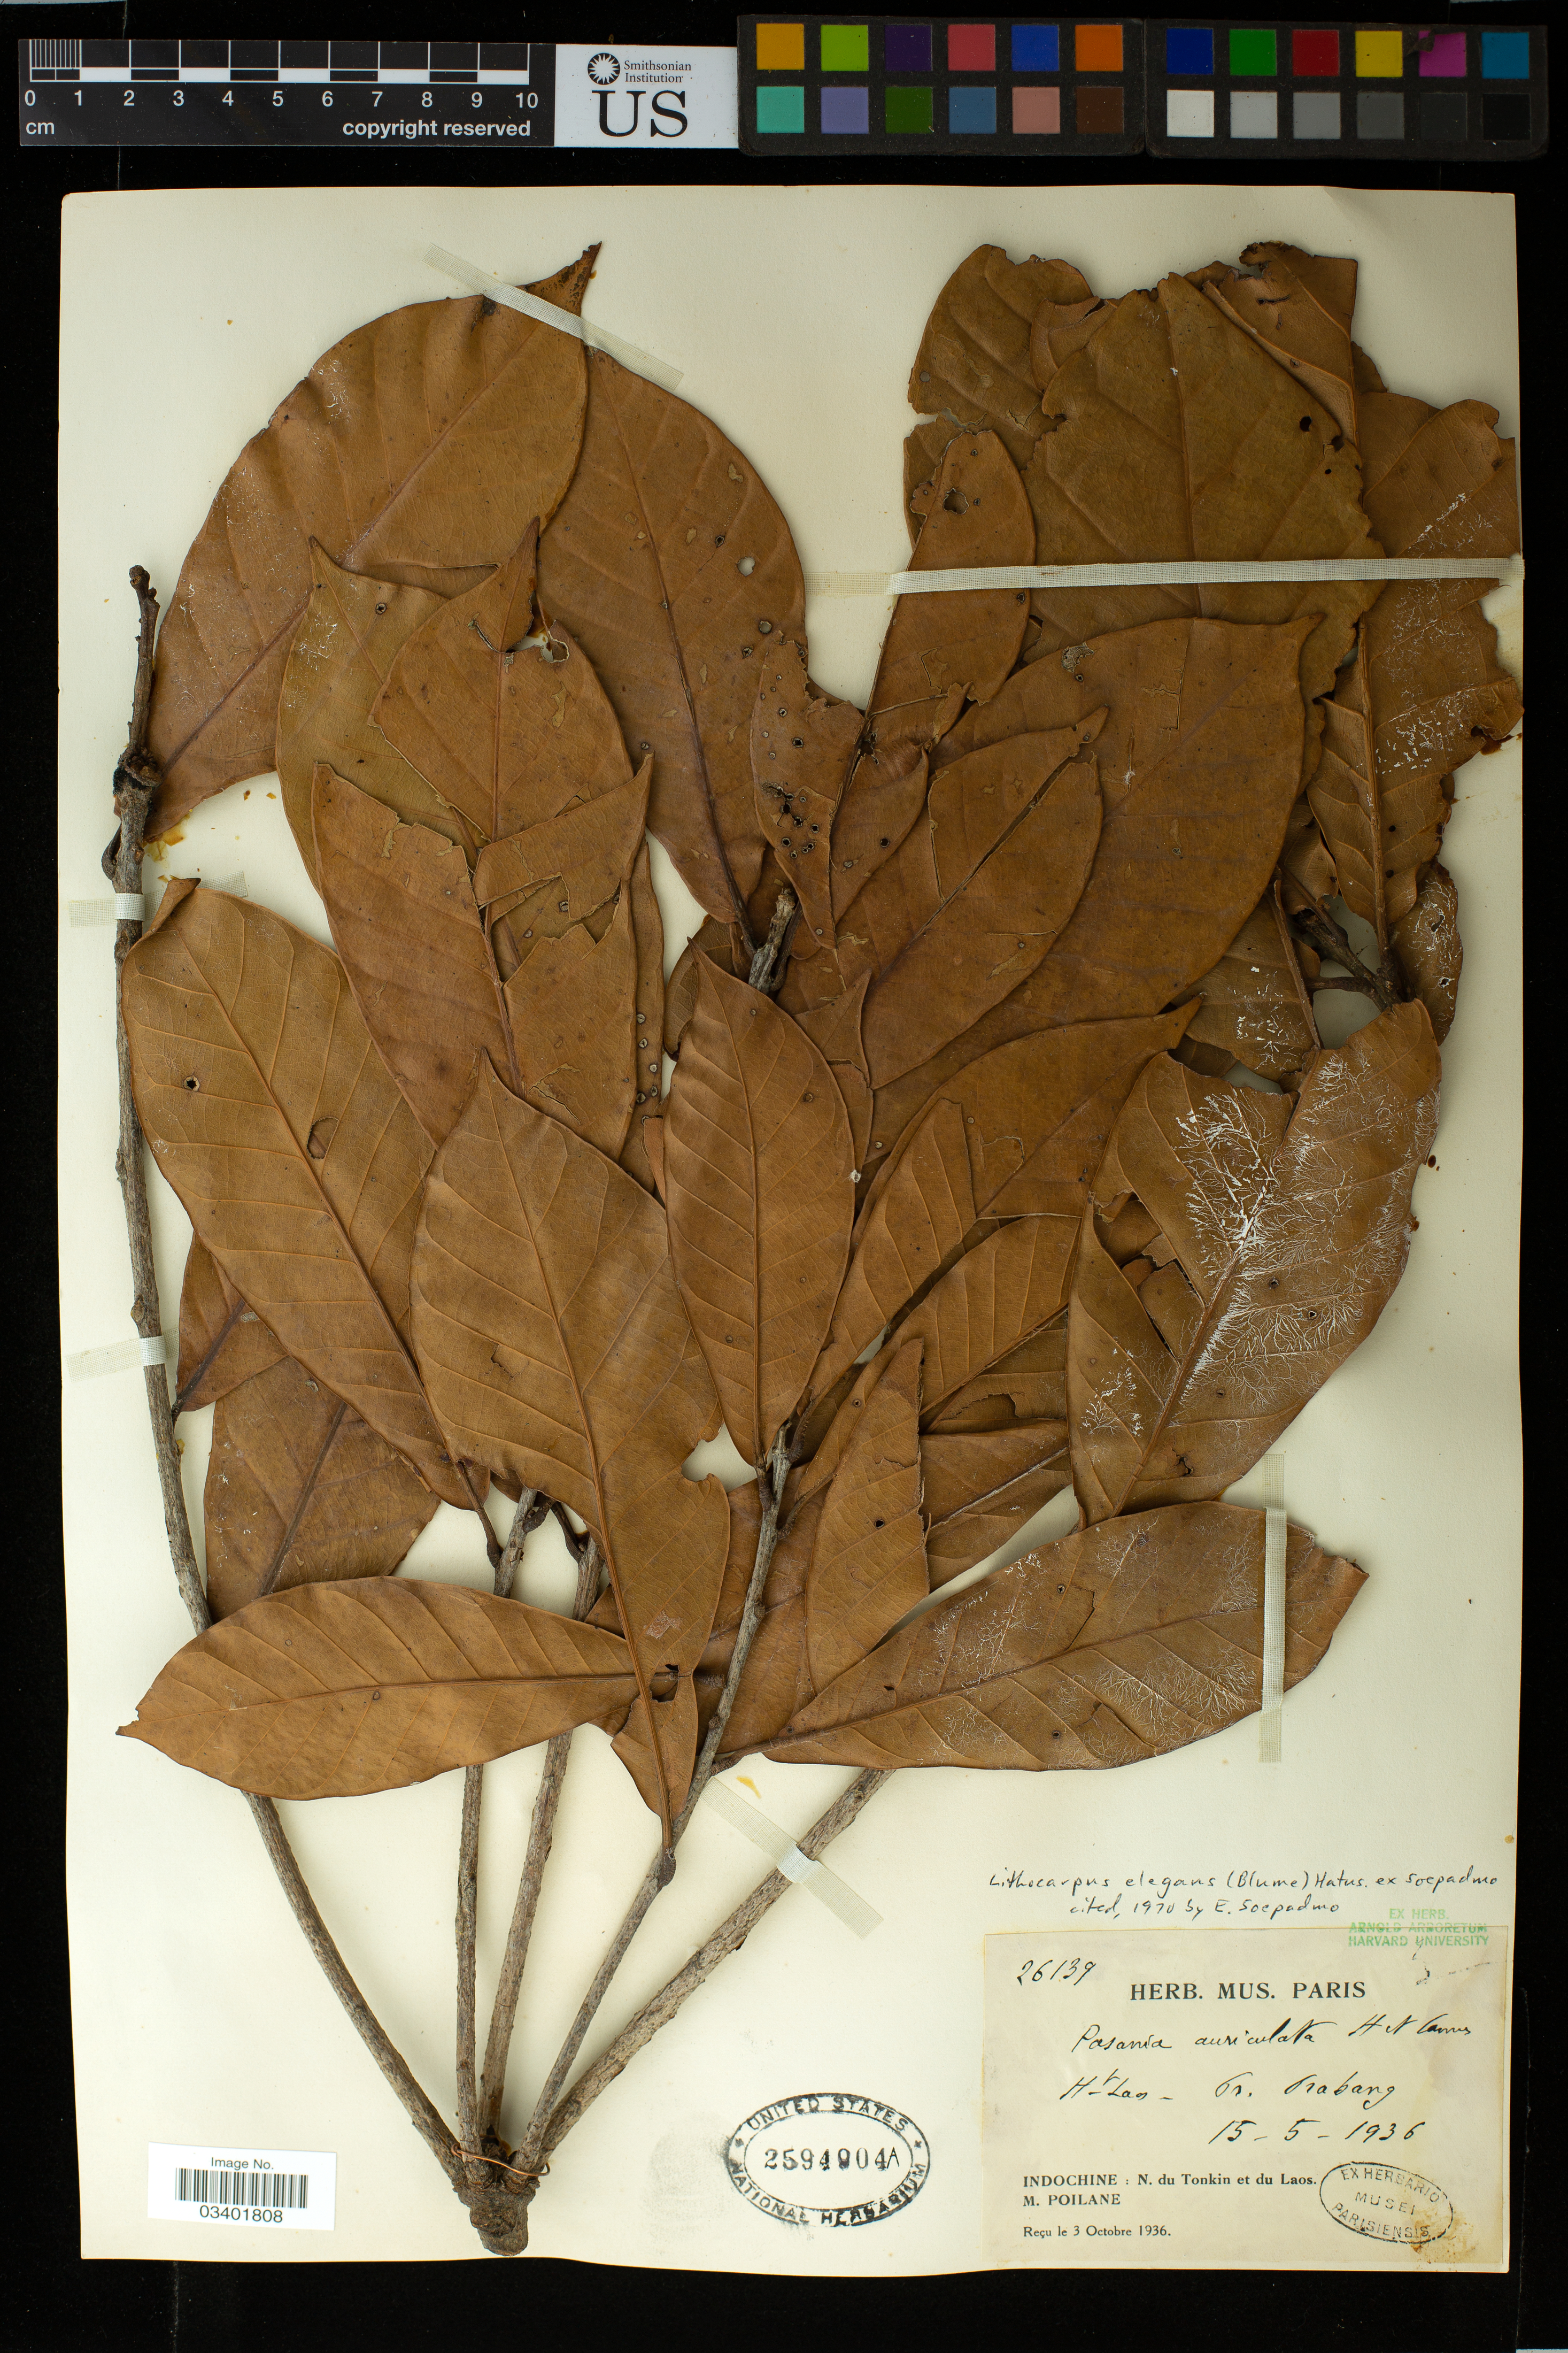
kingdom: Plantae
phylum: Tracheophyta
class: Magnoliopsida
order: Fagales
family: Fagaceae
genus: Lithocarpus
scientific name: Lithocarpus elegans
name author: (Blume) Hatus. ex Soepadmo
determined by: Soepadmo, E.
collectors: M. Poilane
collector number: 26139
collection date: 1936-05-15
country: Vietnam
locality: Ht Lau p Pr. Tra Bang, N. du Tonkin et du Laos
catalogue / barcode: US 2594904A